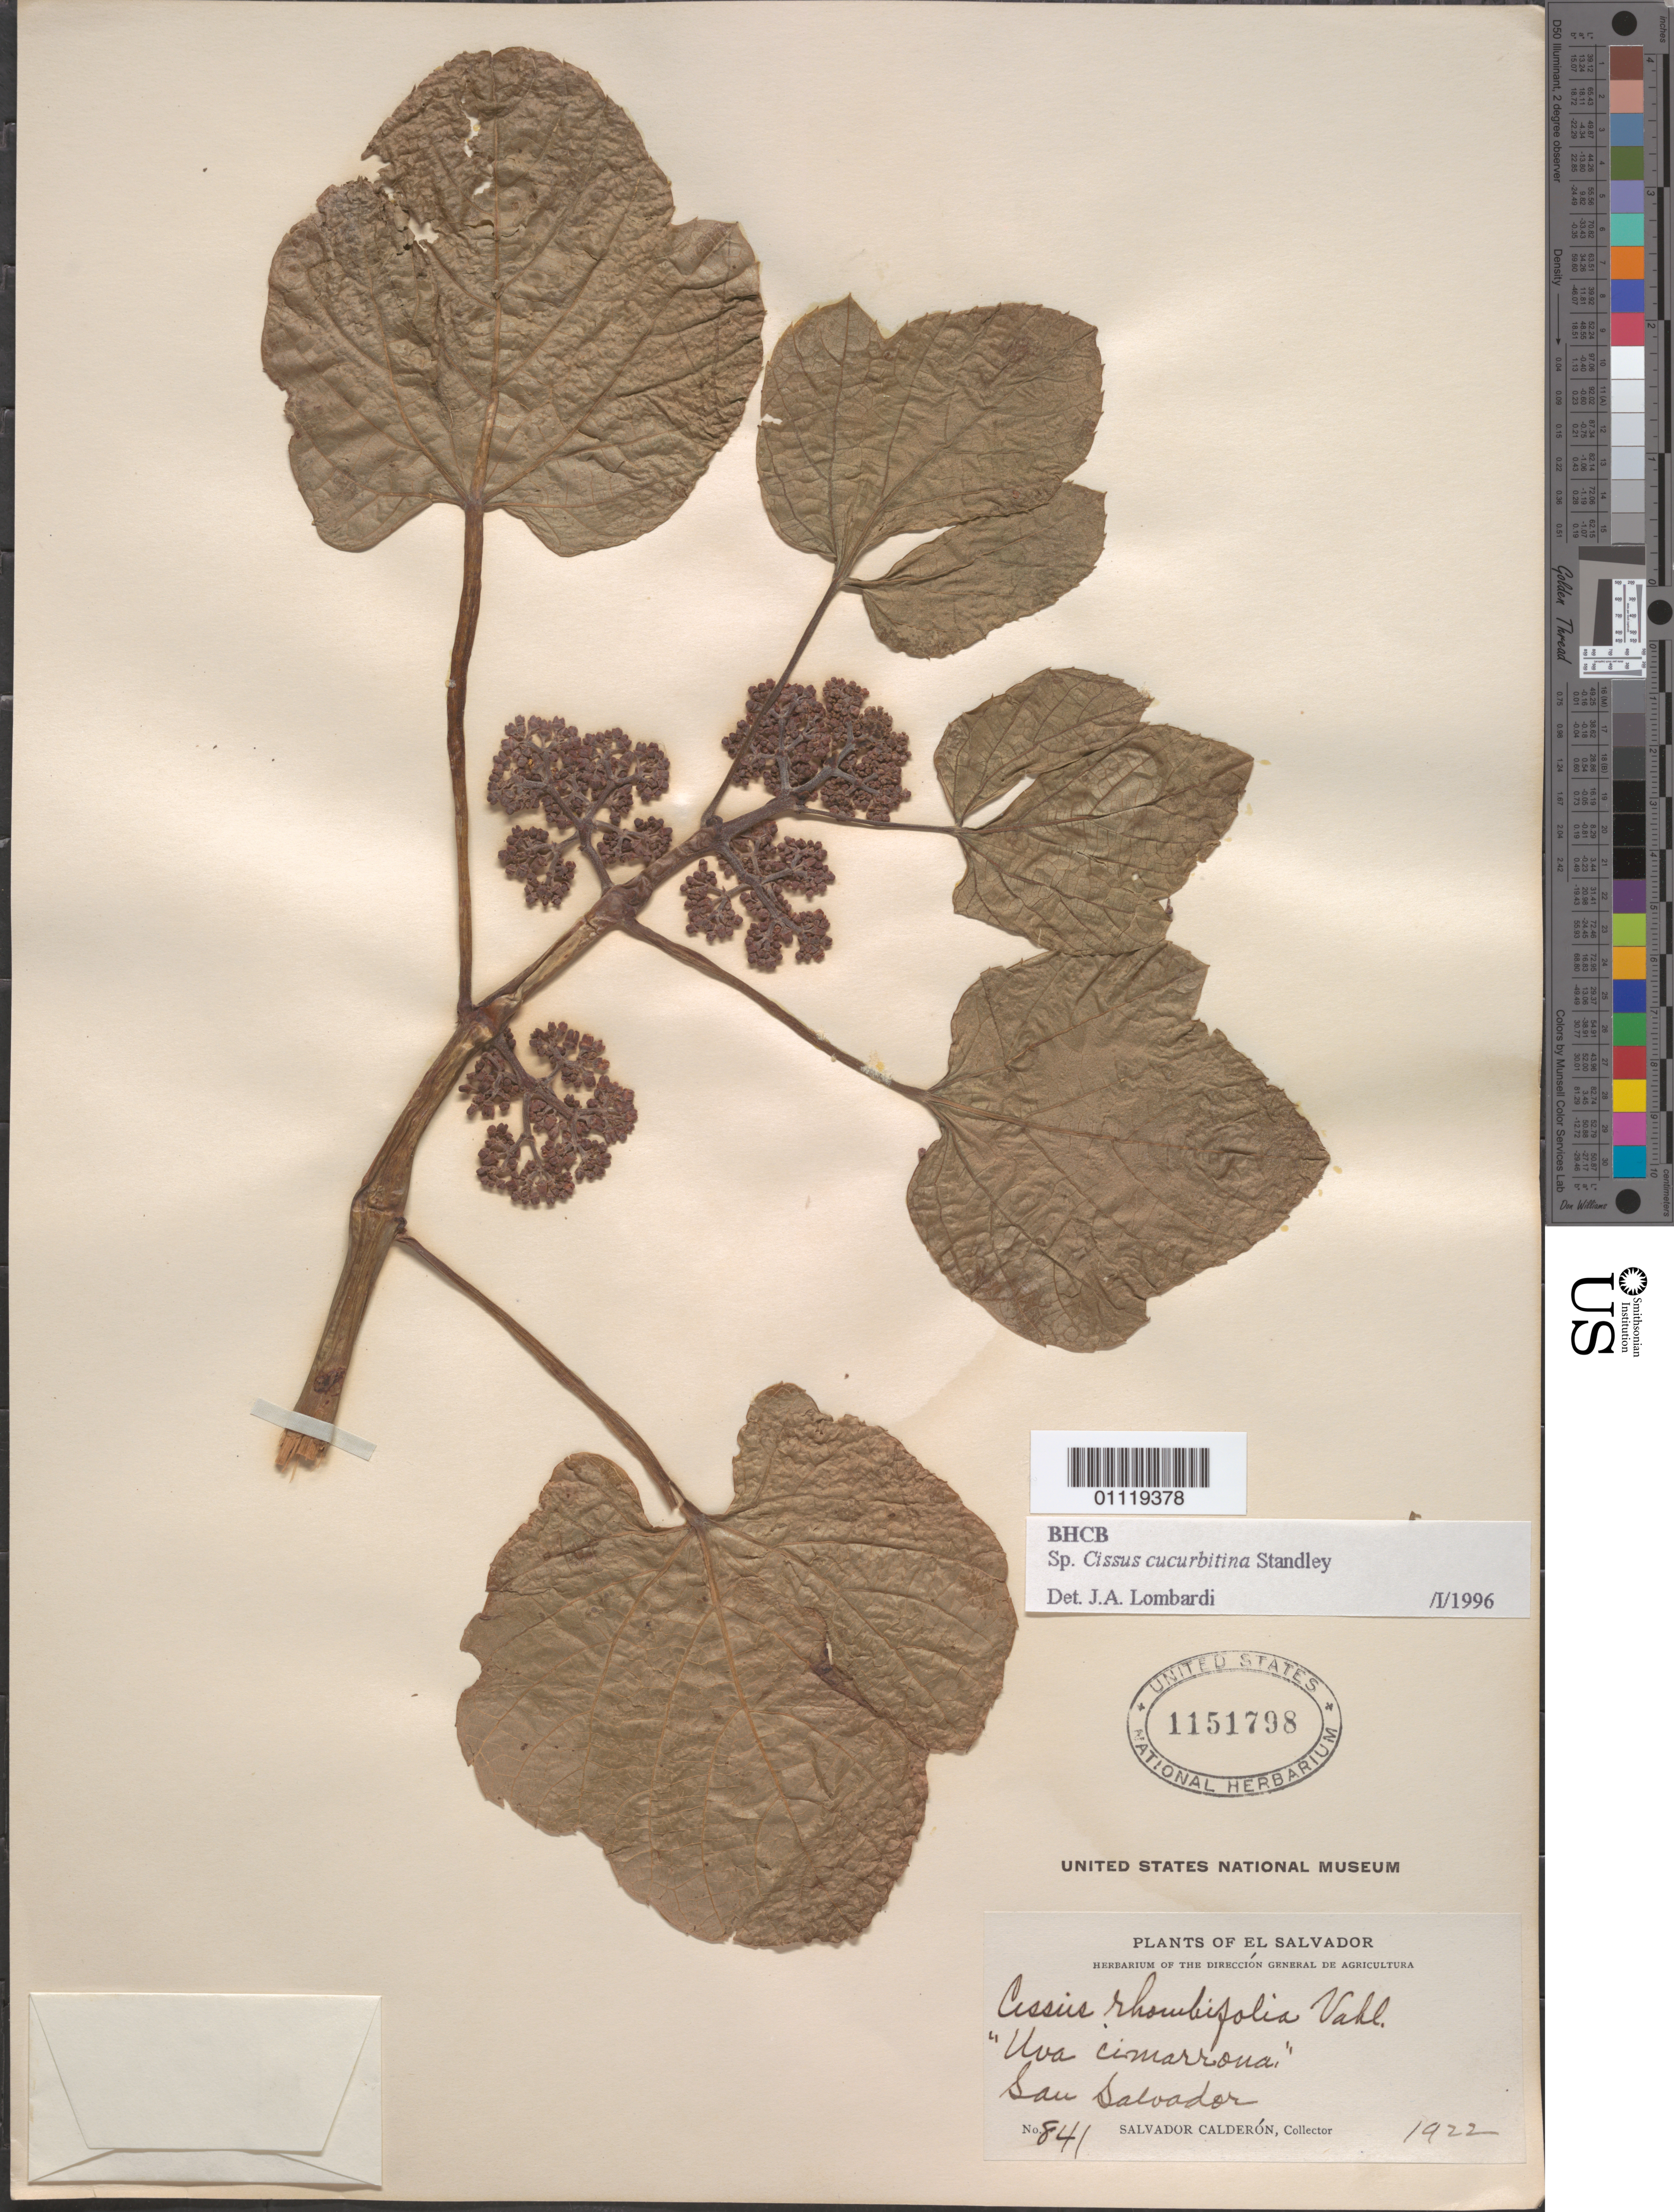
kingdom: Plantae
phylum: Tracheophyta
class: Magnoliopsida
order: Vitales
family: Vitaceae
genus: Cissus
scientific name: Cissus cucurbitina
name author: Standl.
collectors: S. Calderón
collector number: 841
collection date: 1922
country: El Salvador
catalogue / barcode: US 1151798